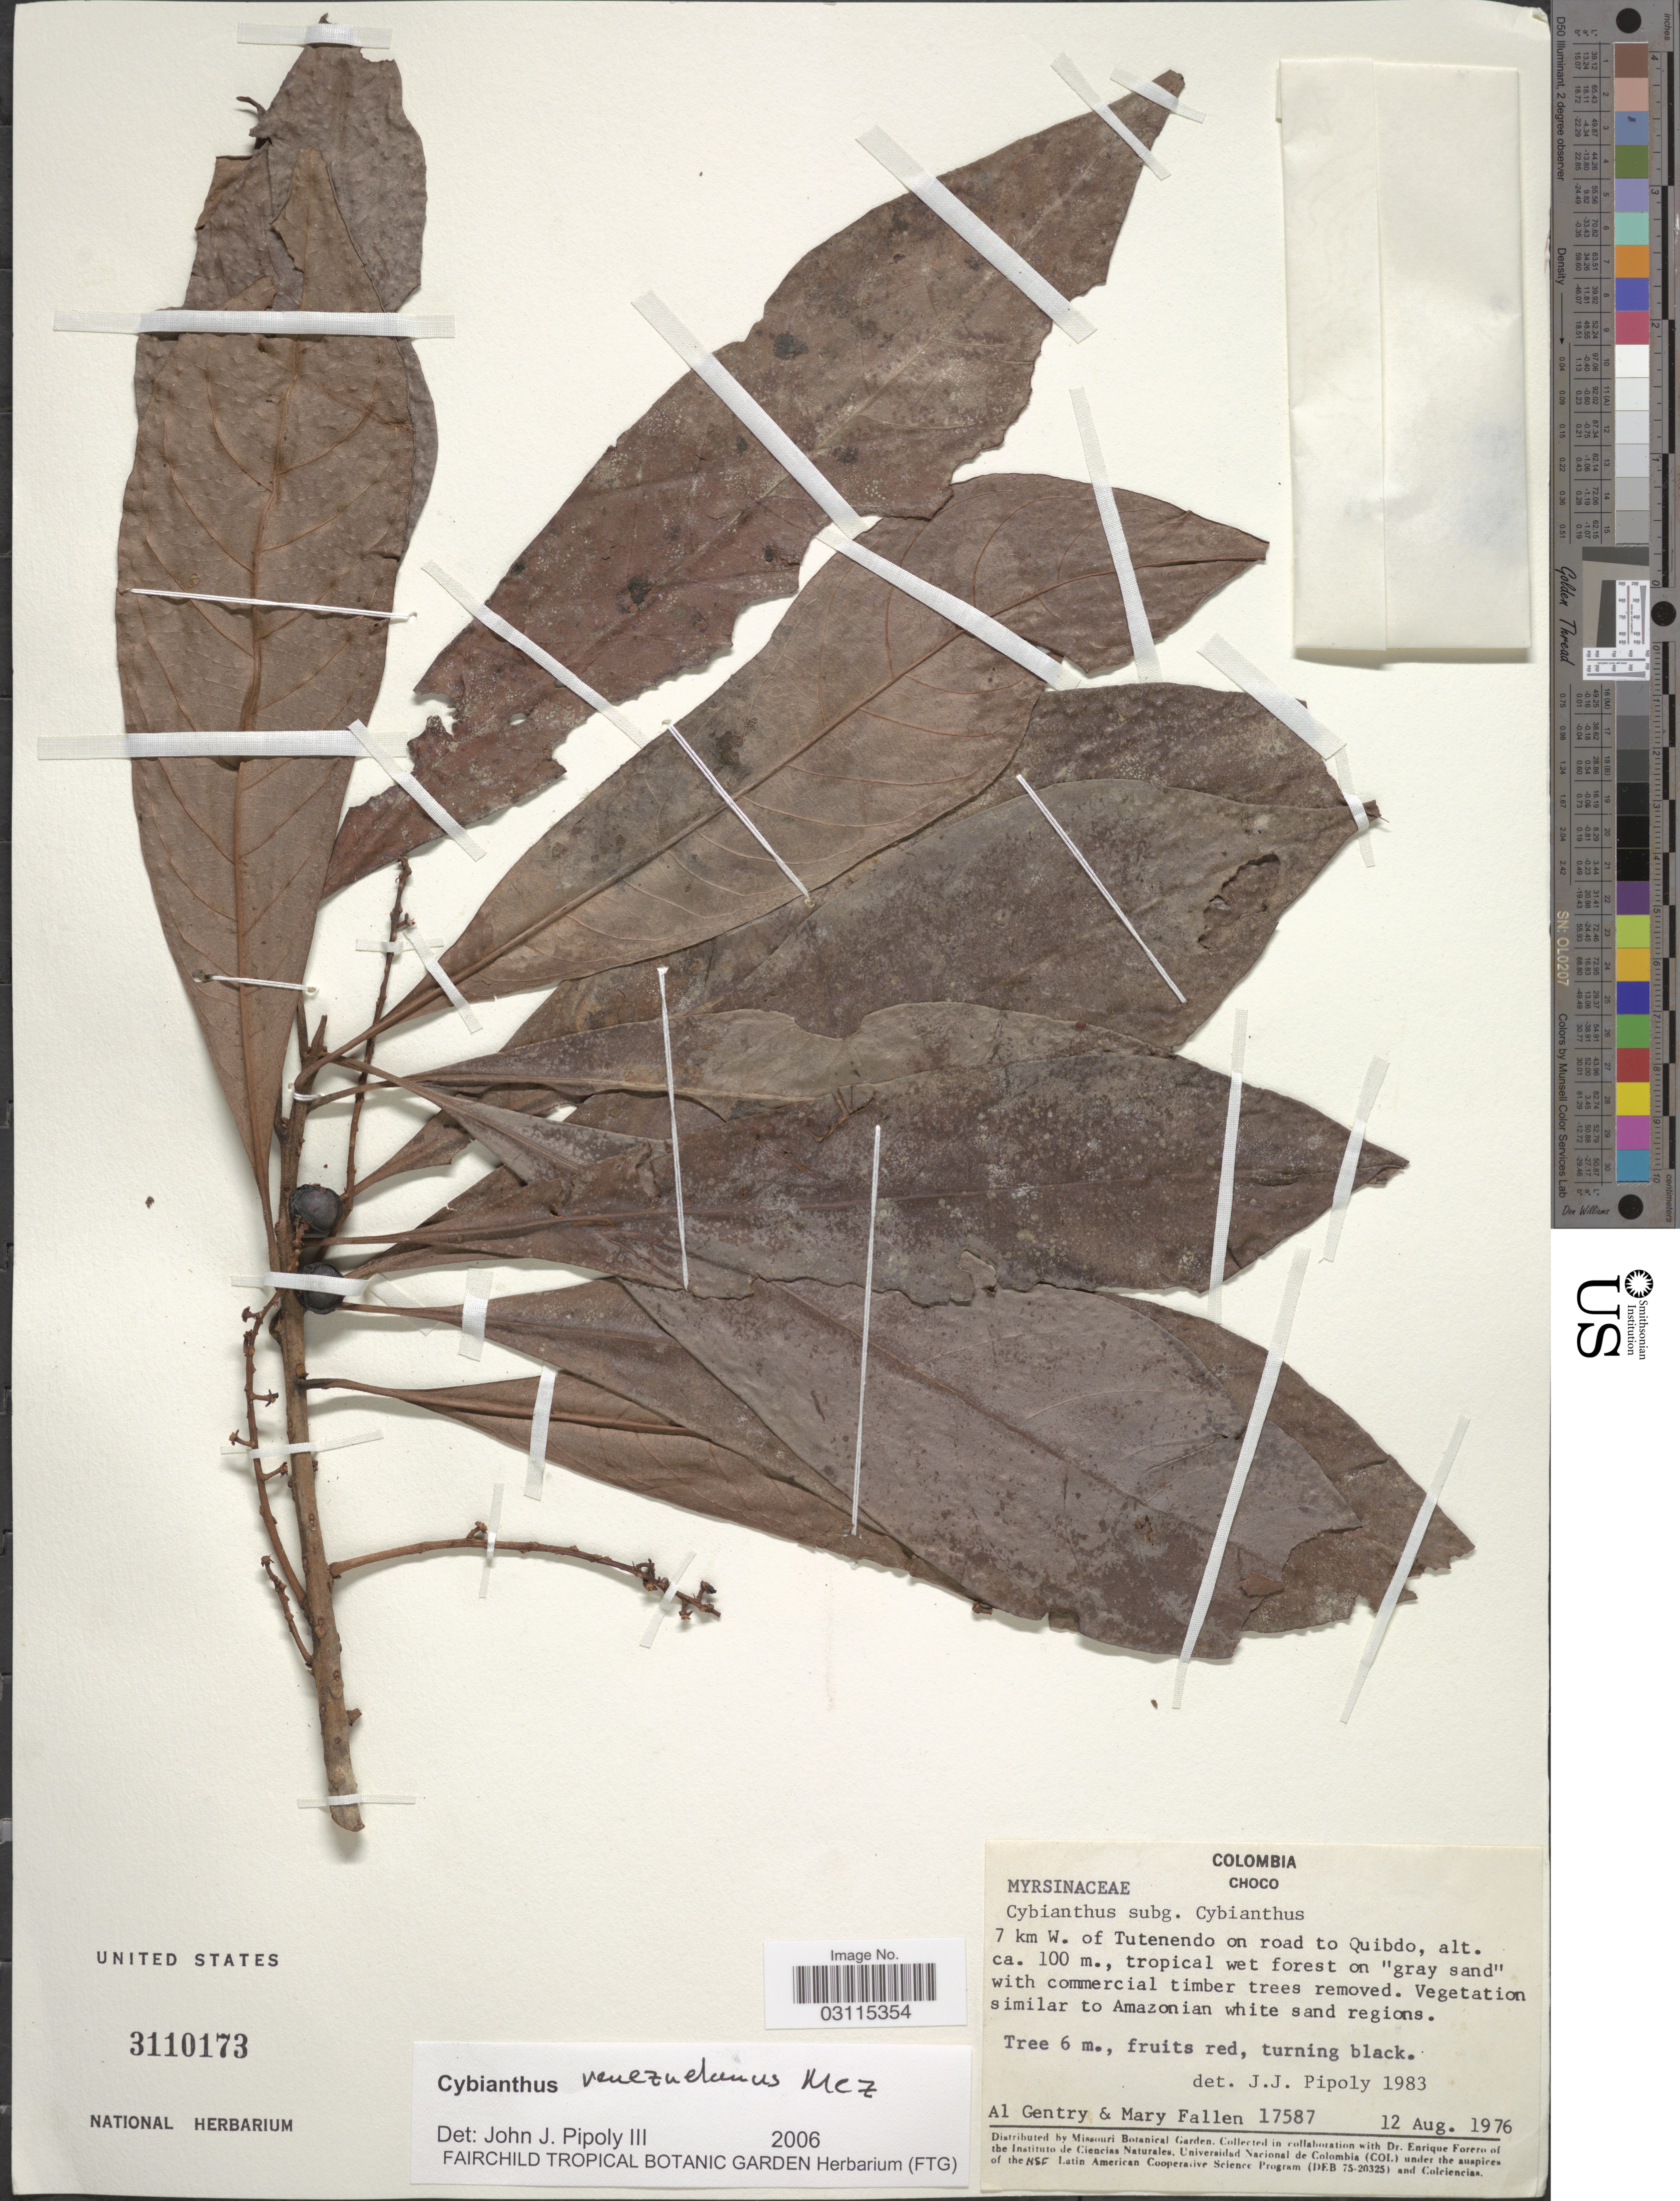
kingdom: Plantae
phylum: Tracheophyta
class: Magnoliopsida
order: Ericales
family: Primulaceae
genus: Cybianthus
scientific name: Cybianthus venezuelanus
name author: Mez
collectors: A. H. Gentry & M. Fallen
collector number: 17587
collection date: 1976-08-12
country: Colombia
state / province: Chocó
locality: Choco. 7 km. W. of Tutenendo on road to Quibdo.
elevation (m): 100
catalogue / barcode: US 3110173